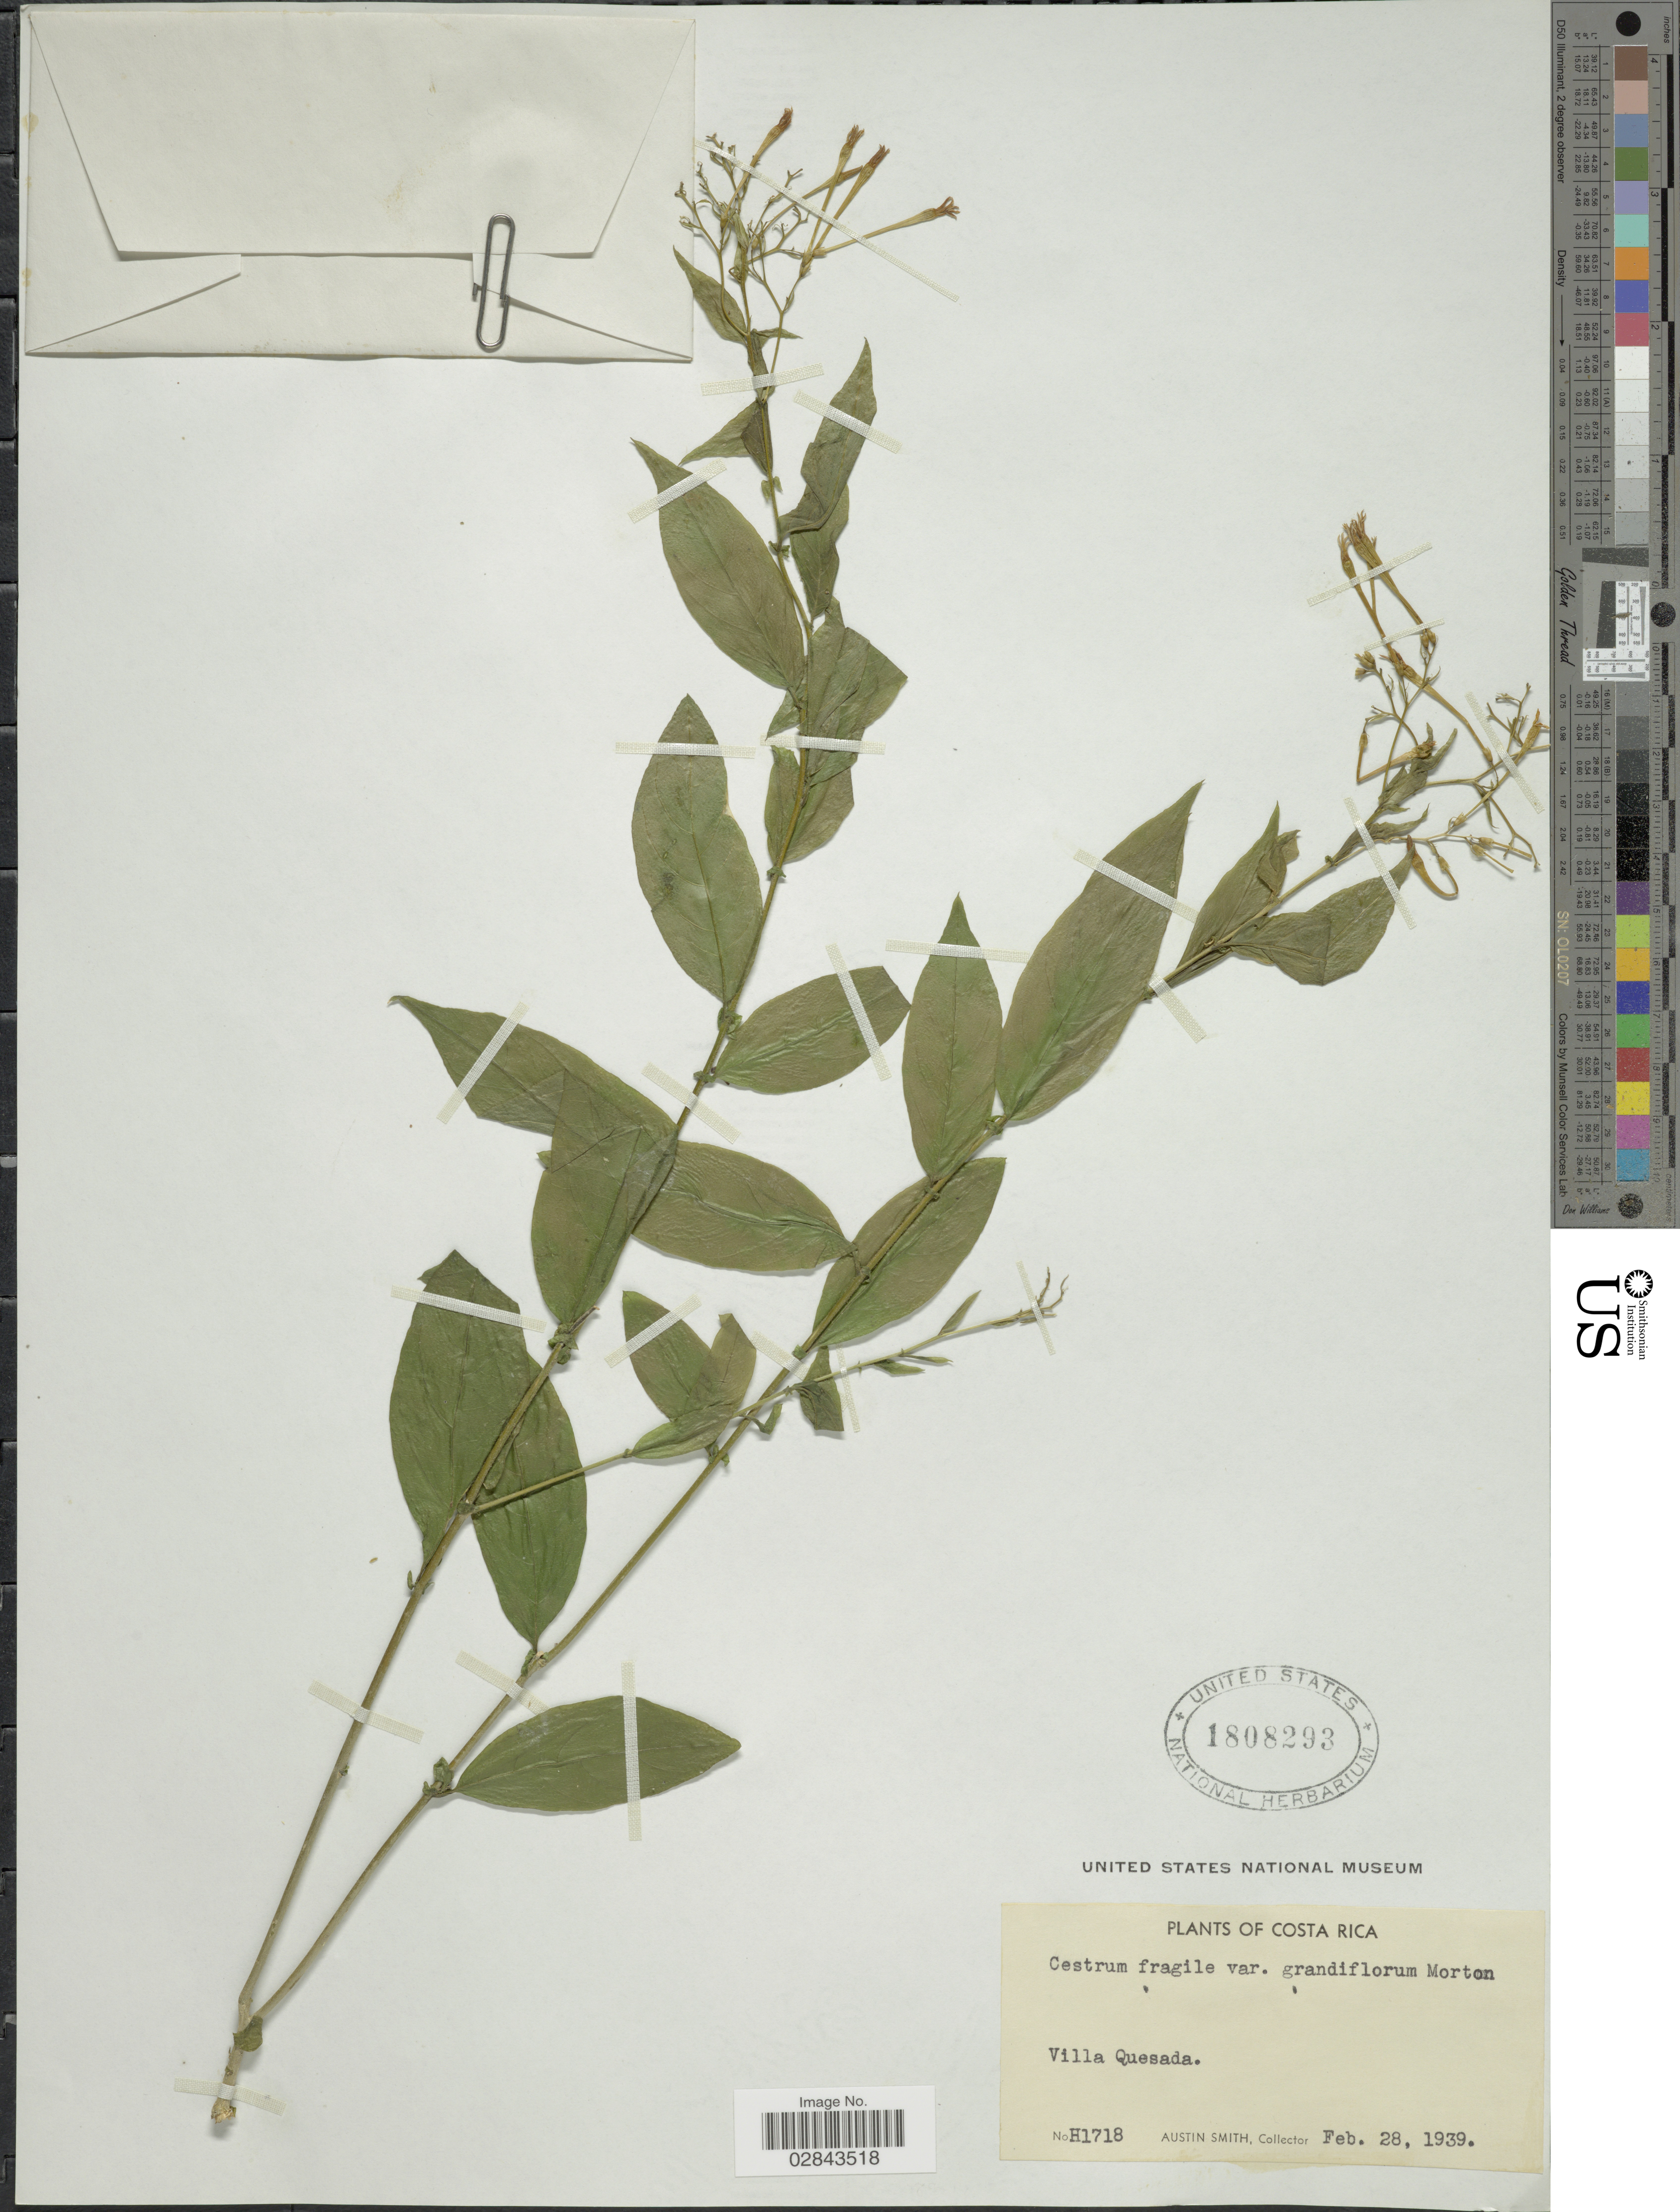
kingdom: Plantae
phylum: Tracheophyta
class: Magnoliopsida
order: Solanales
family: Solanaceae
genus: Cestrum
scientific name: Cestrum fragile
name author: Francey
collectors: Aust P. Smith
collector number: H1718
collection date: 1939-02-28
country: Costa Rica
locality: Villa Quesada.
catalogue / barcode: US 1808293